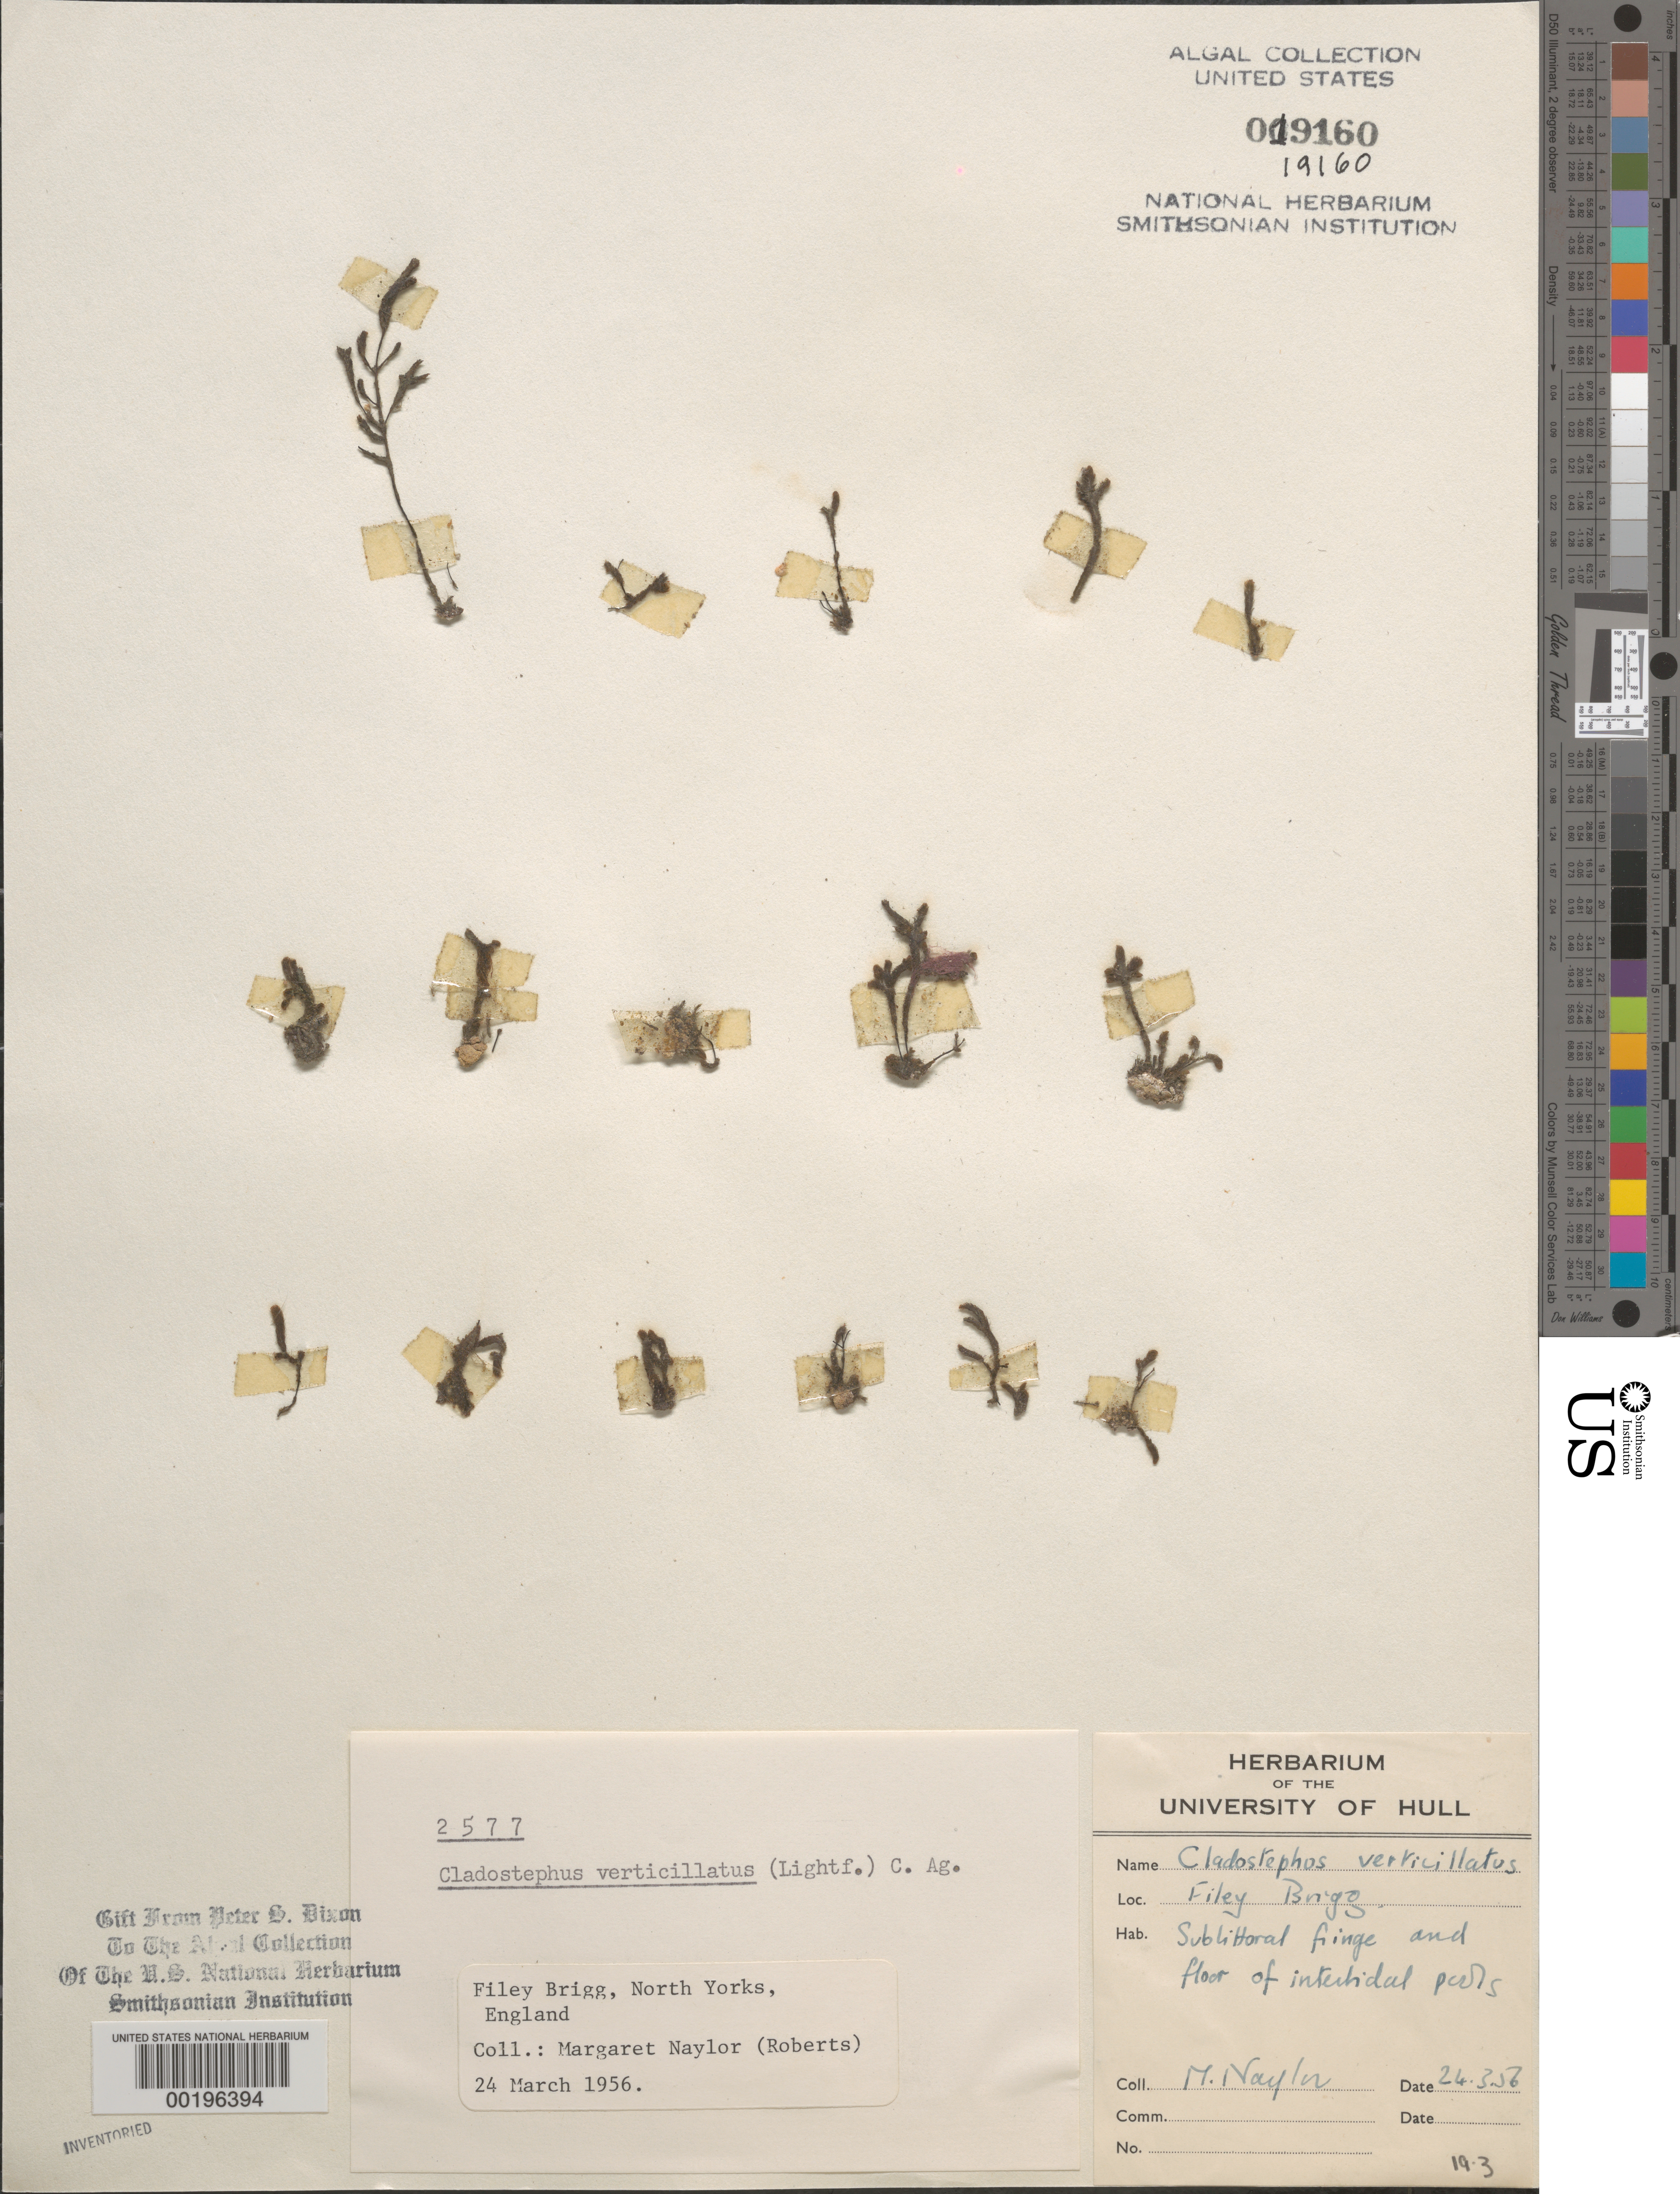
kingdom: Chromista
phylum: Ochrophyta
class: Phaeophyceae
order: Sphacelariales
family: Cladostephaceae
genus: Cladostephus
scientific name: Cladostephus hirsutus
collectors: M. Roberts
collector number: PSD 2577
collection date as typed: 24 Mar 1956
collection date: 1956-03-24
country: United Kingdom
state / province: England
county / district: North Yorkshire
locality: Filey Brigg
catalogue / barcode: US 19160